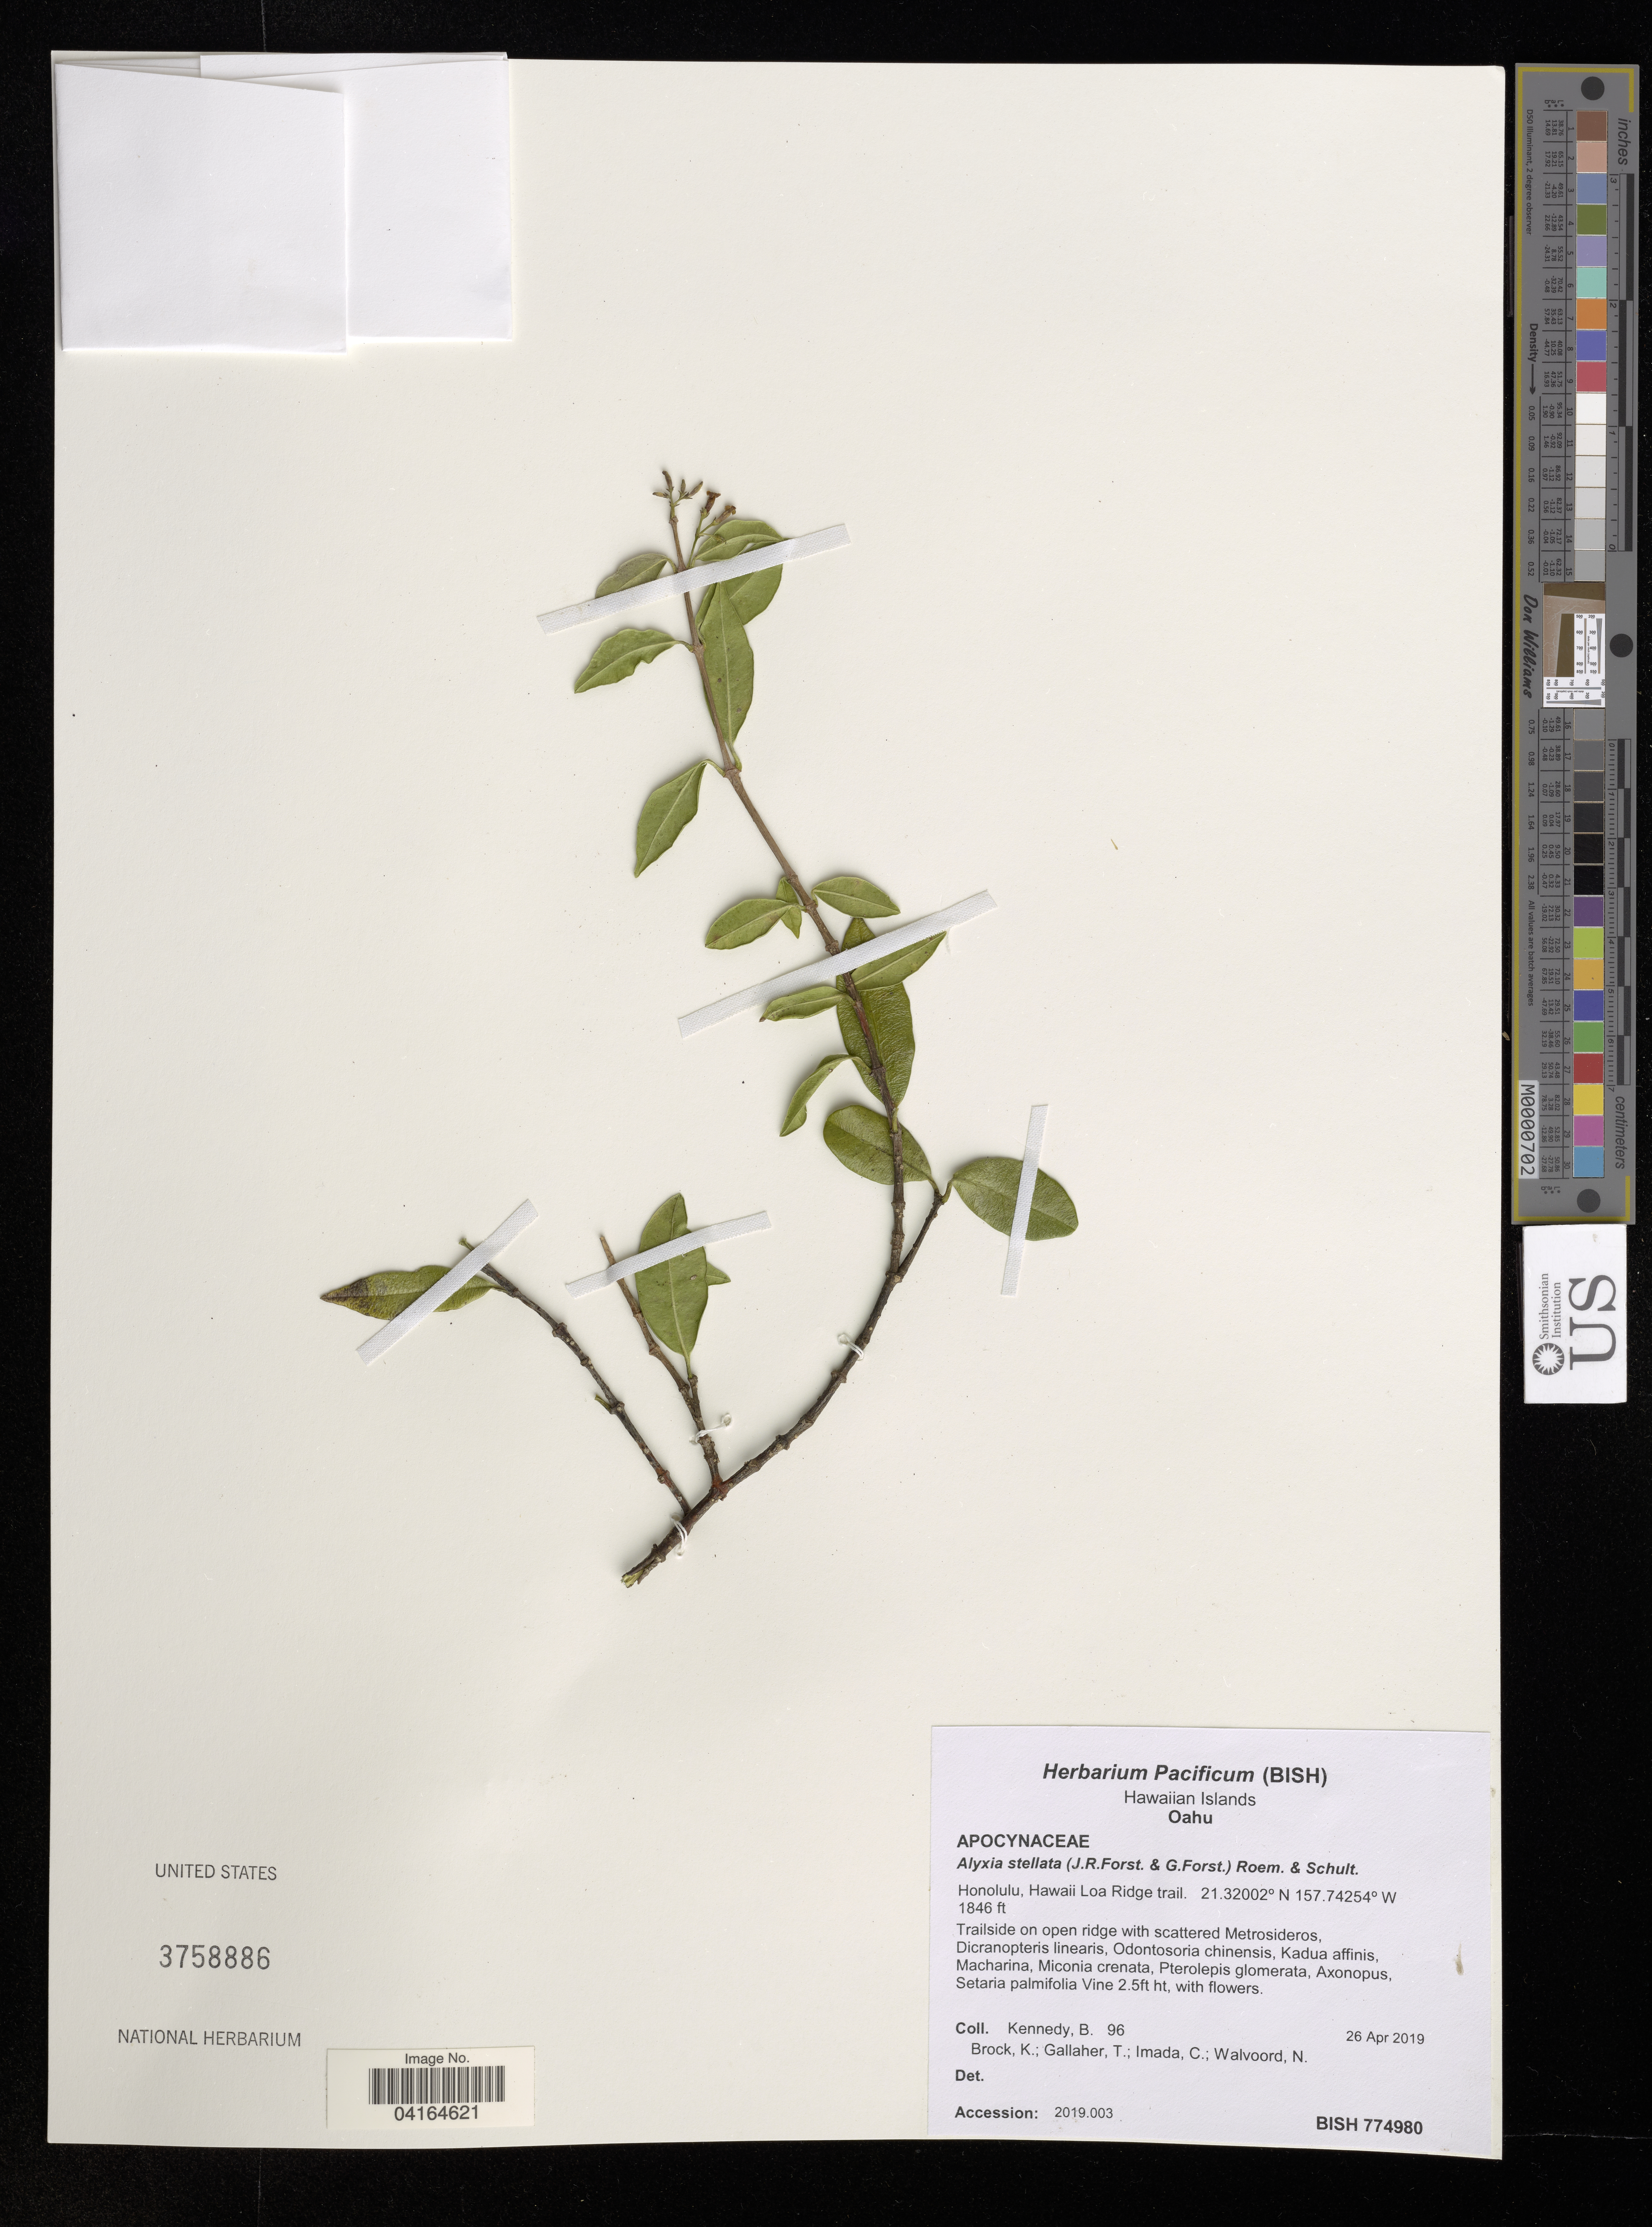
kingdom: Plantae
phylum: Tracheophyta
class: Magnoliopsida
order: Gentianales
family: Apocynaceae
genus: Alyxia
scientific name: Alyxia stellata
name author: (J.R. Forst. & G. Forst.) Roem. & Schult.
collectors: B. Kennedy, K. Brock, T. Gallaher, C. Imada & N. Walvoord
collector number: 96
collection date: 2019-04-26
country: United States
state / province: Hawaii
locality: Hawaiian Islands. Oahu. Honolulu, Hawaii Loa Ridge trail.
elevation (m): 563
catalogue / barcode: US 3758886